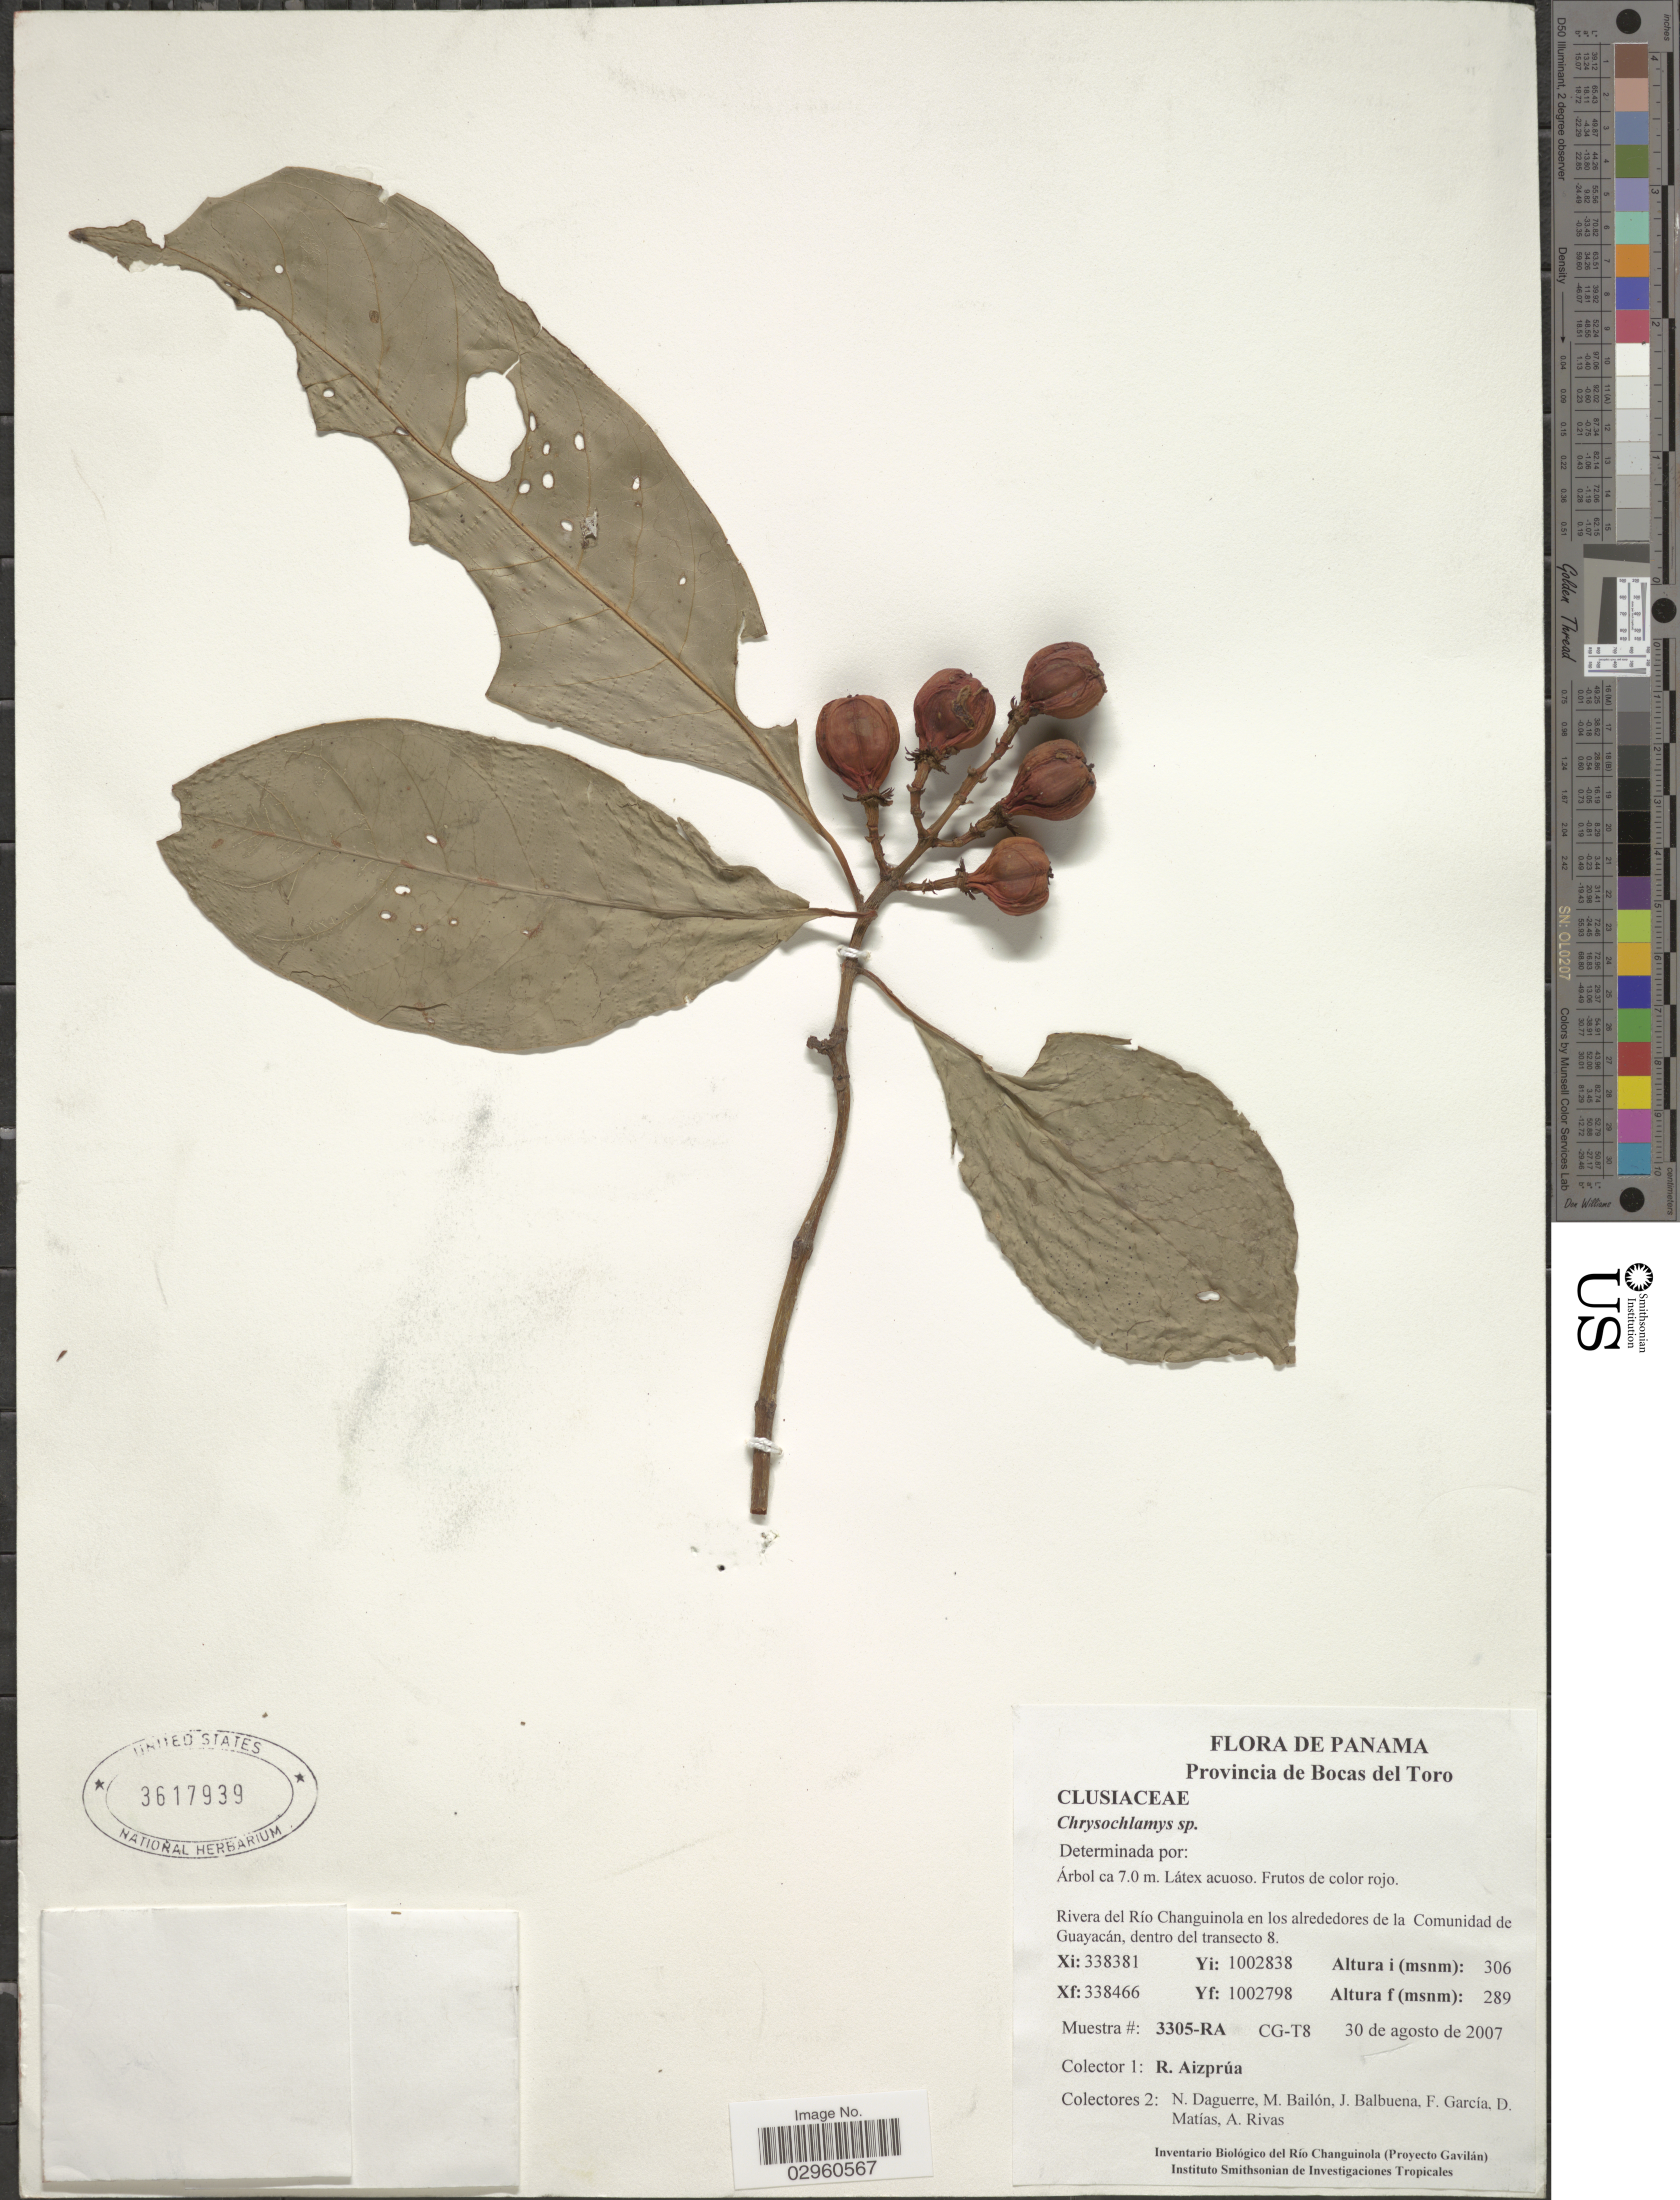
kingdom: Plantae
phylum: Tracheophyta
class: Magnoliopsida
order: Malpighiales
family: Clusiaceae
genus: Chrysochlamys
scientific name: Chrysochlamys sp.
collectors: R. Aizprúa, N. Daguerre, M. Bailón, J. Balbuena & et al.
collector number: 3305-RA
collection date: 2007-08-30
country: Panama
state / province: Bocas del Toro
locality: Provincia de Bocas del Toro. Rivera del Río Changuinola en los alrededores de la Comunidad de Guayacán, dentro del transecto 8.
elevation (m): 289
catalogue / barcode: US 3617939